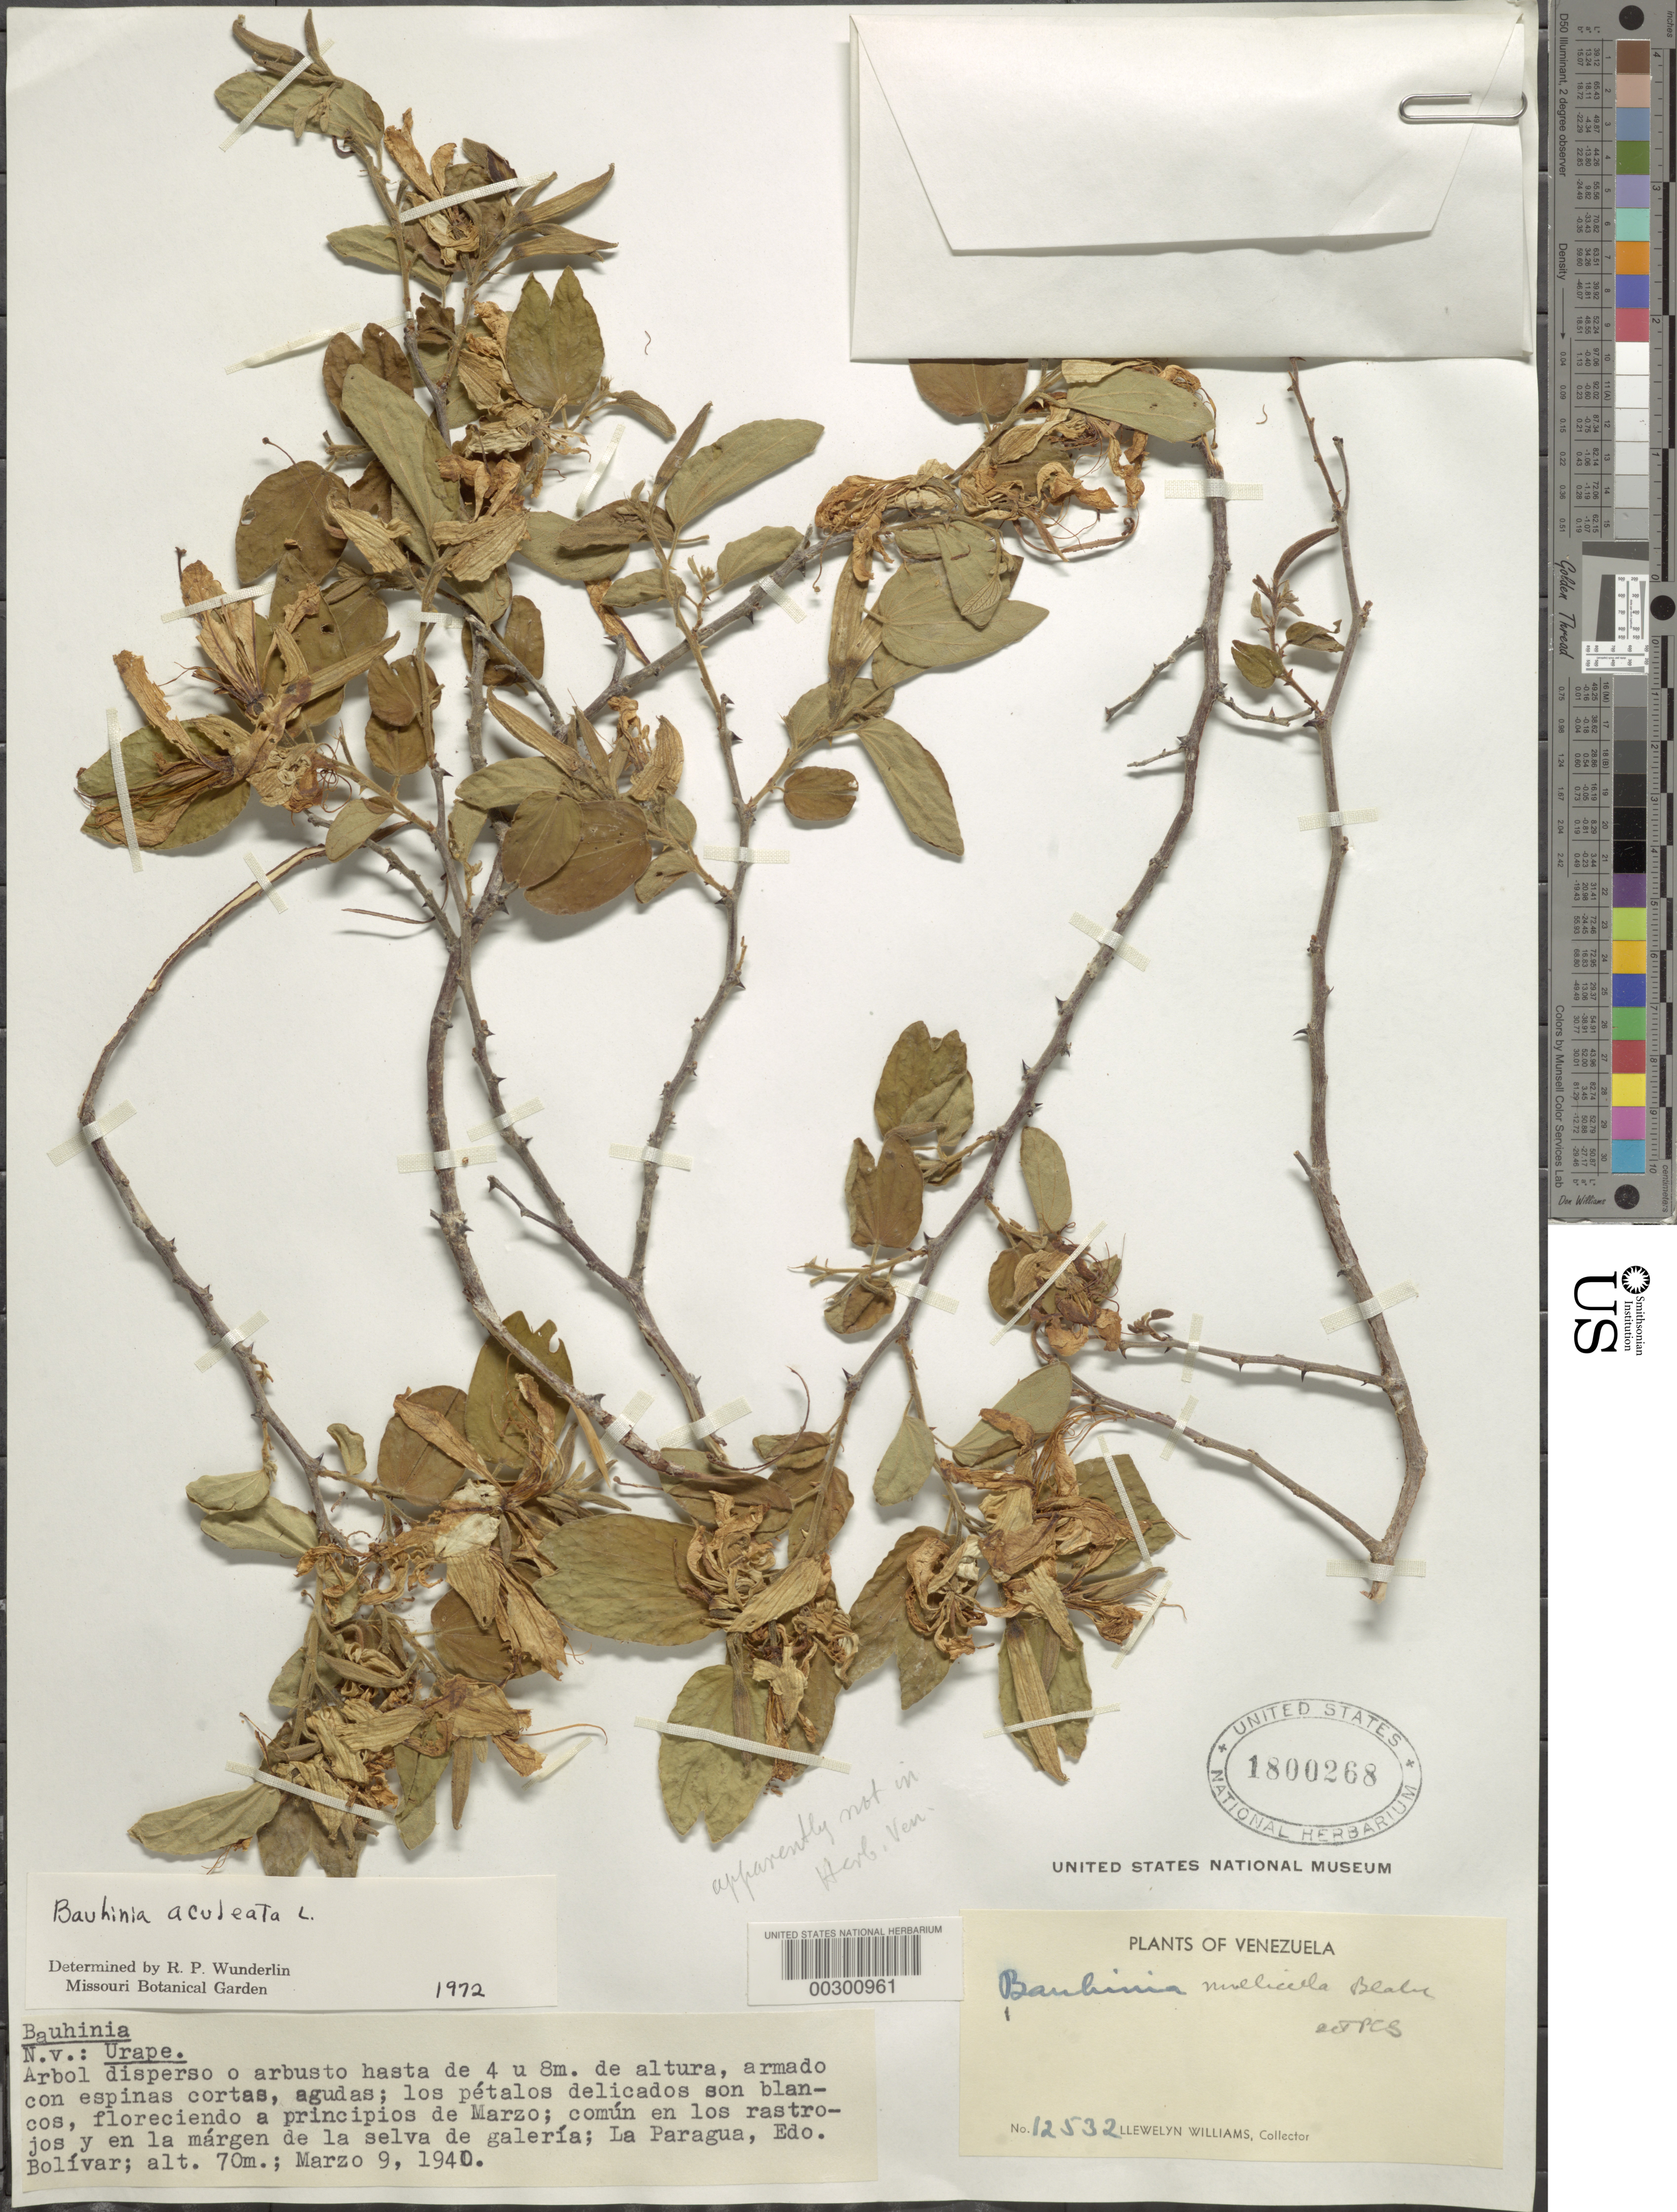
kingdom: Plantae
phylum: Tracheophyta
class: Magnoliopsida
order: Fabales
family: Fabaceae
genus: Bauhinia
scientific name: Bauhinia aculeata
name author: L.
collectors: Ll. Williams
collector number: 12532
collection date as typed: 09 Mar 1940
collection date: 1940-03-09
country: Venezuela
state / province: Bolivar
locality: La paragua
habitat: Edge of gallery forest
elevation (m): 70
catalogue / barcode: US 1800268